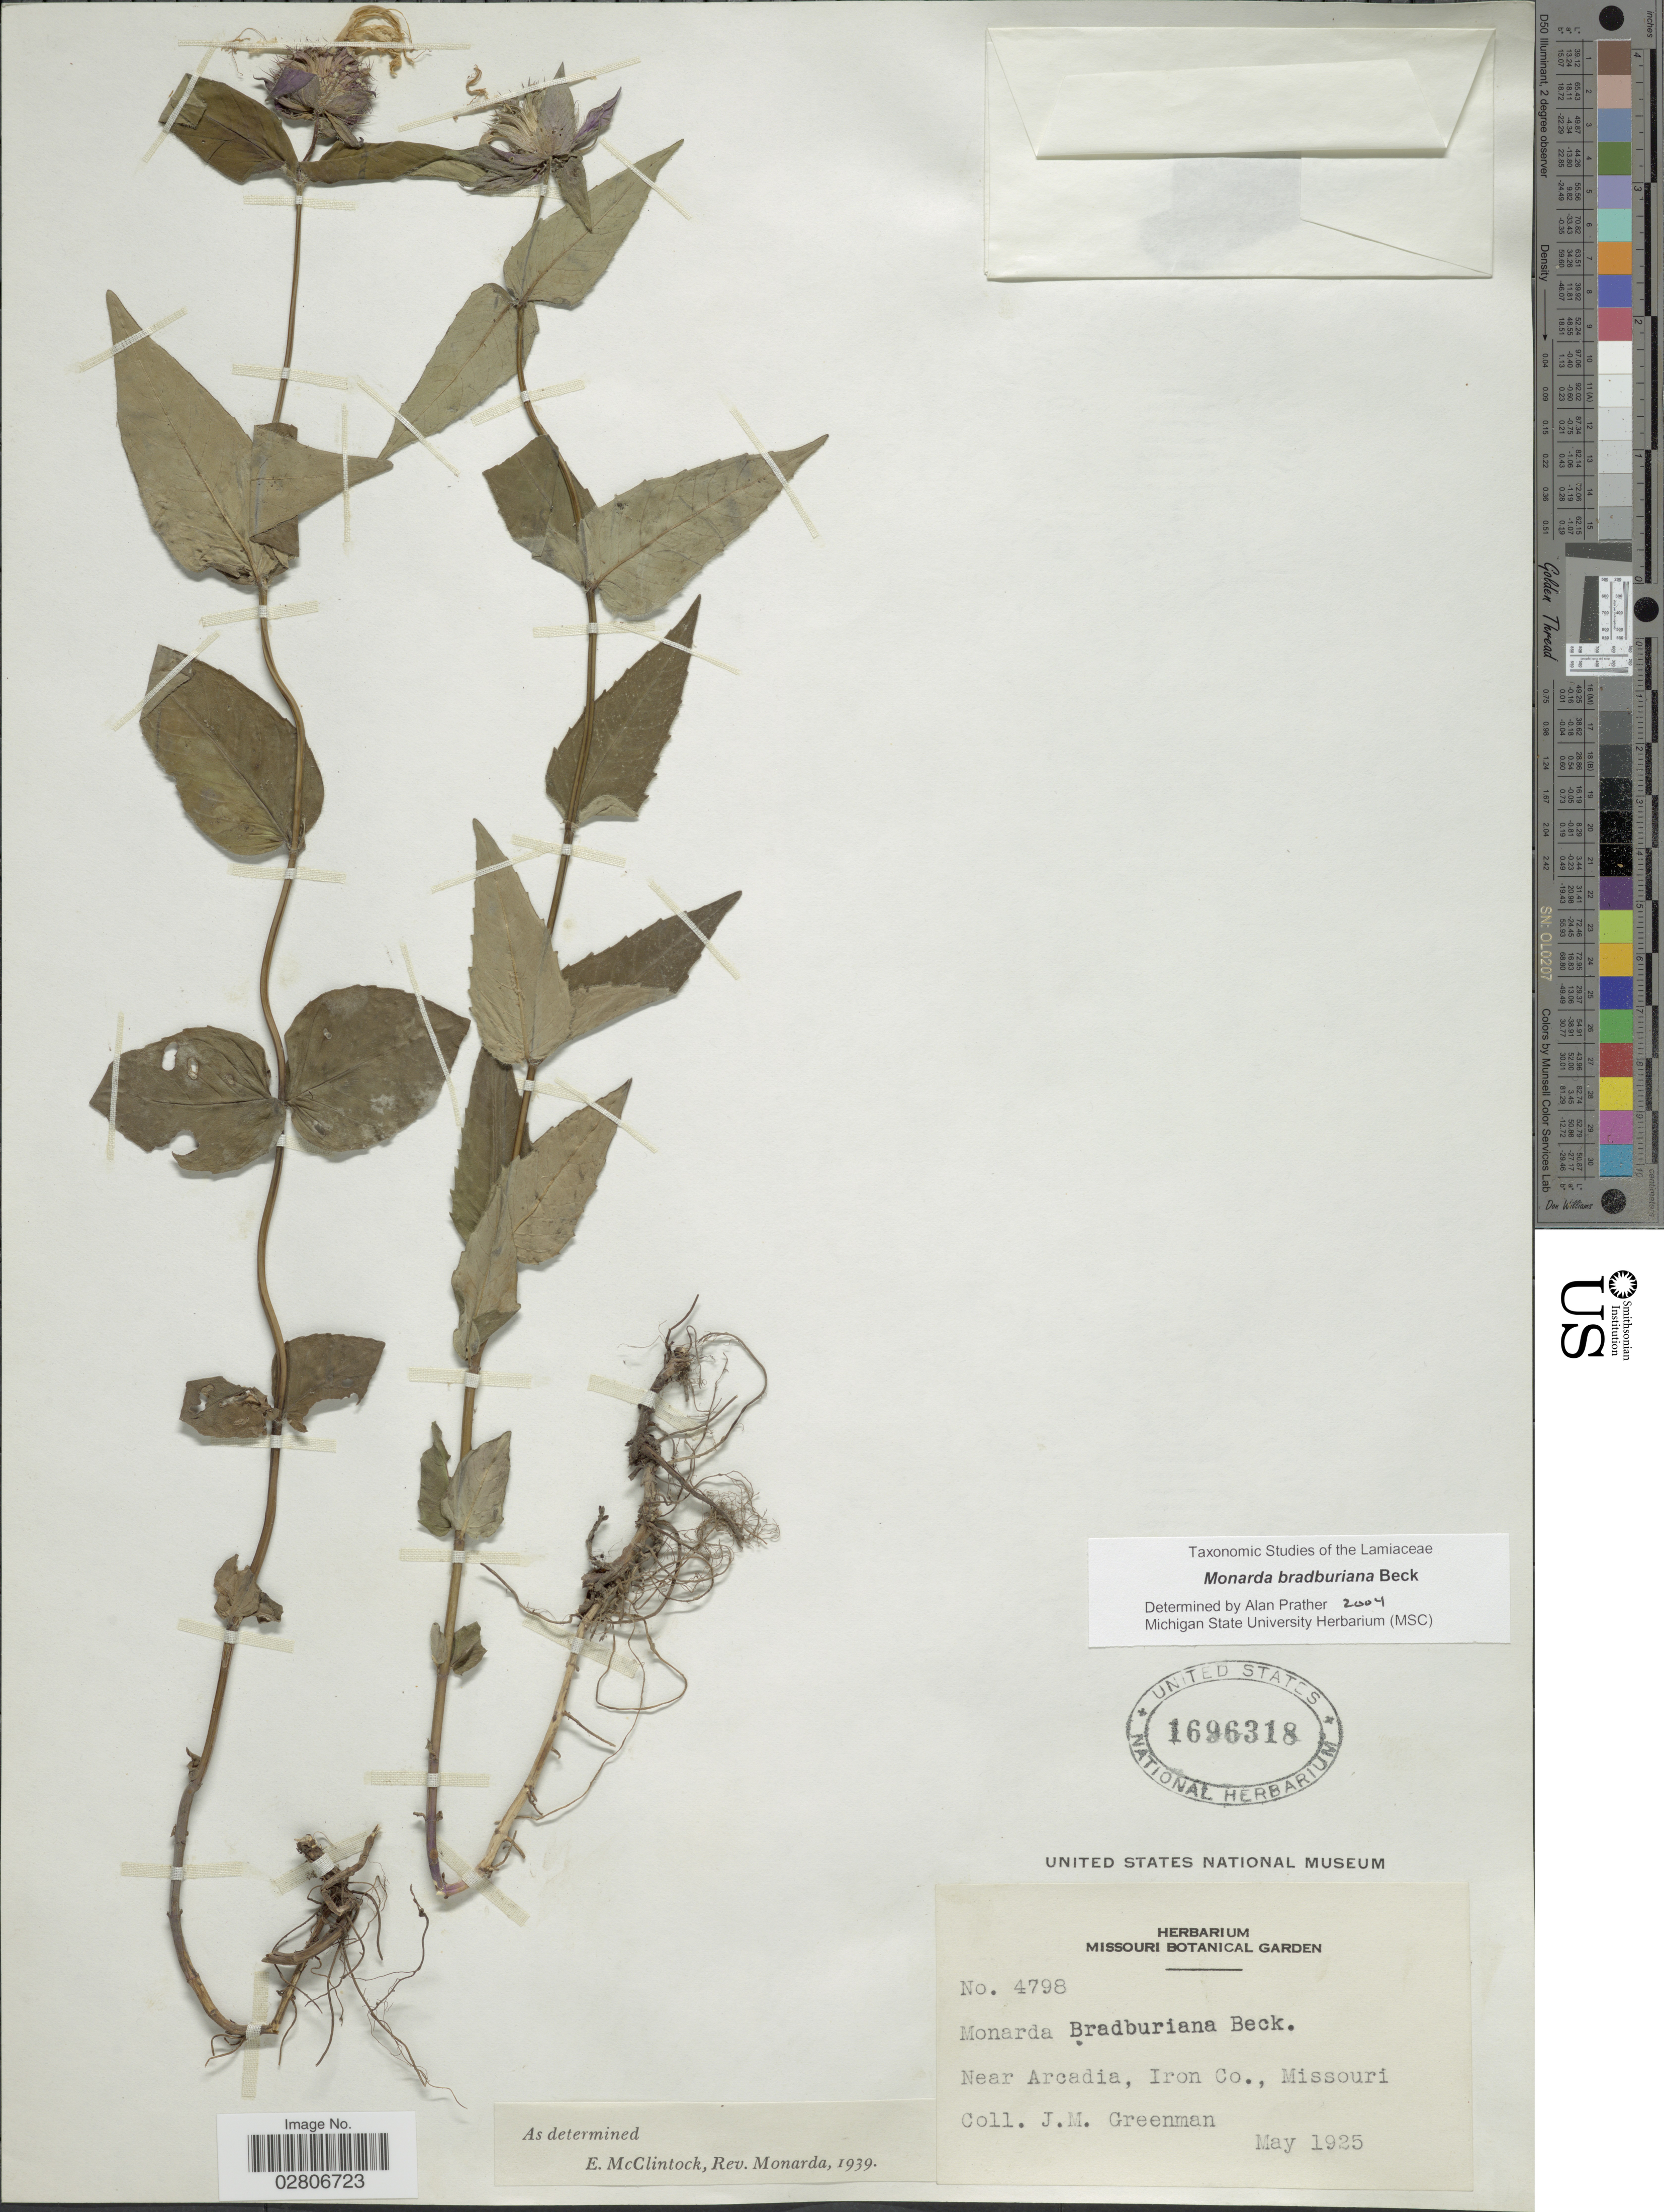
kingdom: Plantae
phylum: Tracheophyta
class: Magnoliopsida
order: Lamiales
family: Lamiaceae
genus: Monarda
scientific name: Monarda bradburiana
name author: L.C. Beck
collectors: J. M. Greenman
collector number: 4798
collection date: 1925-05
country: United States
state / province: Missouri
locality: Near Arcadia, Iron Co.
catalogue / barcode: US 1696318